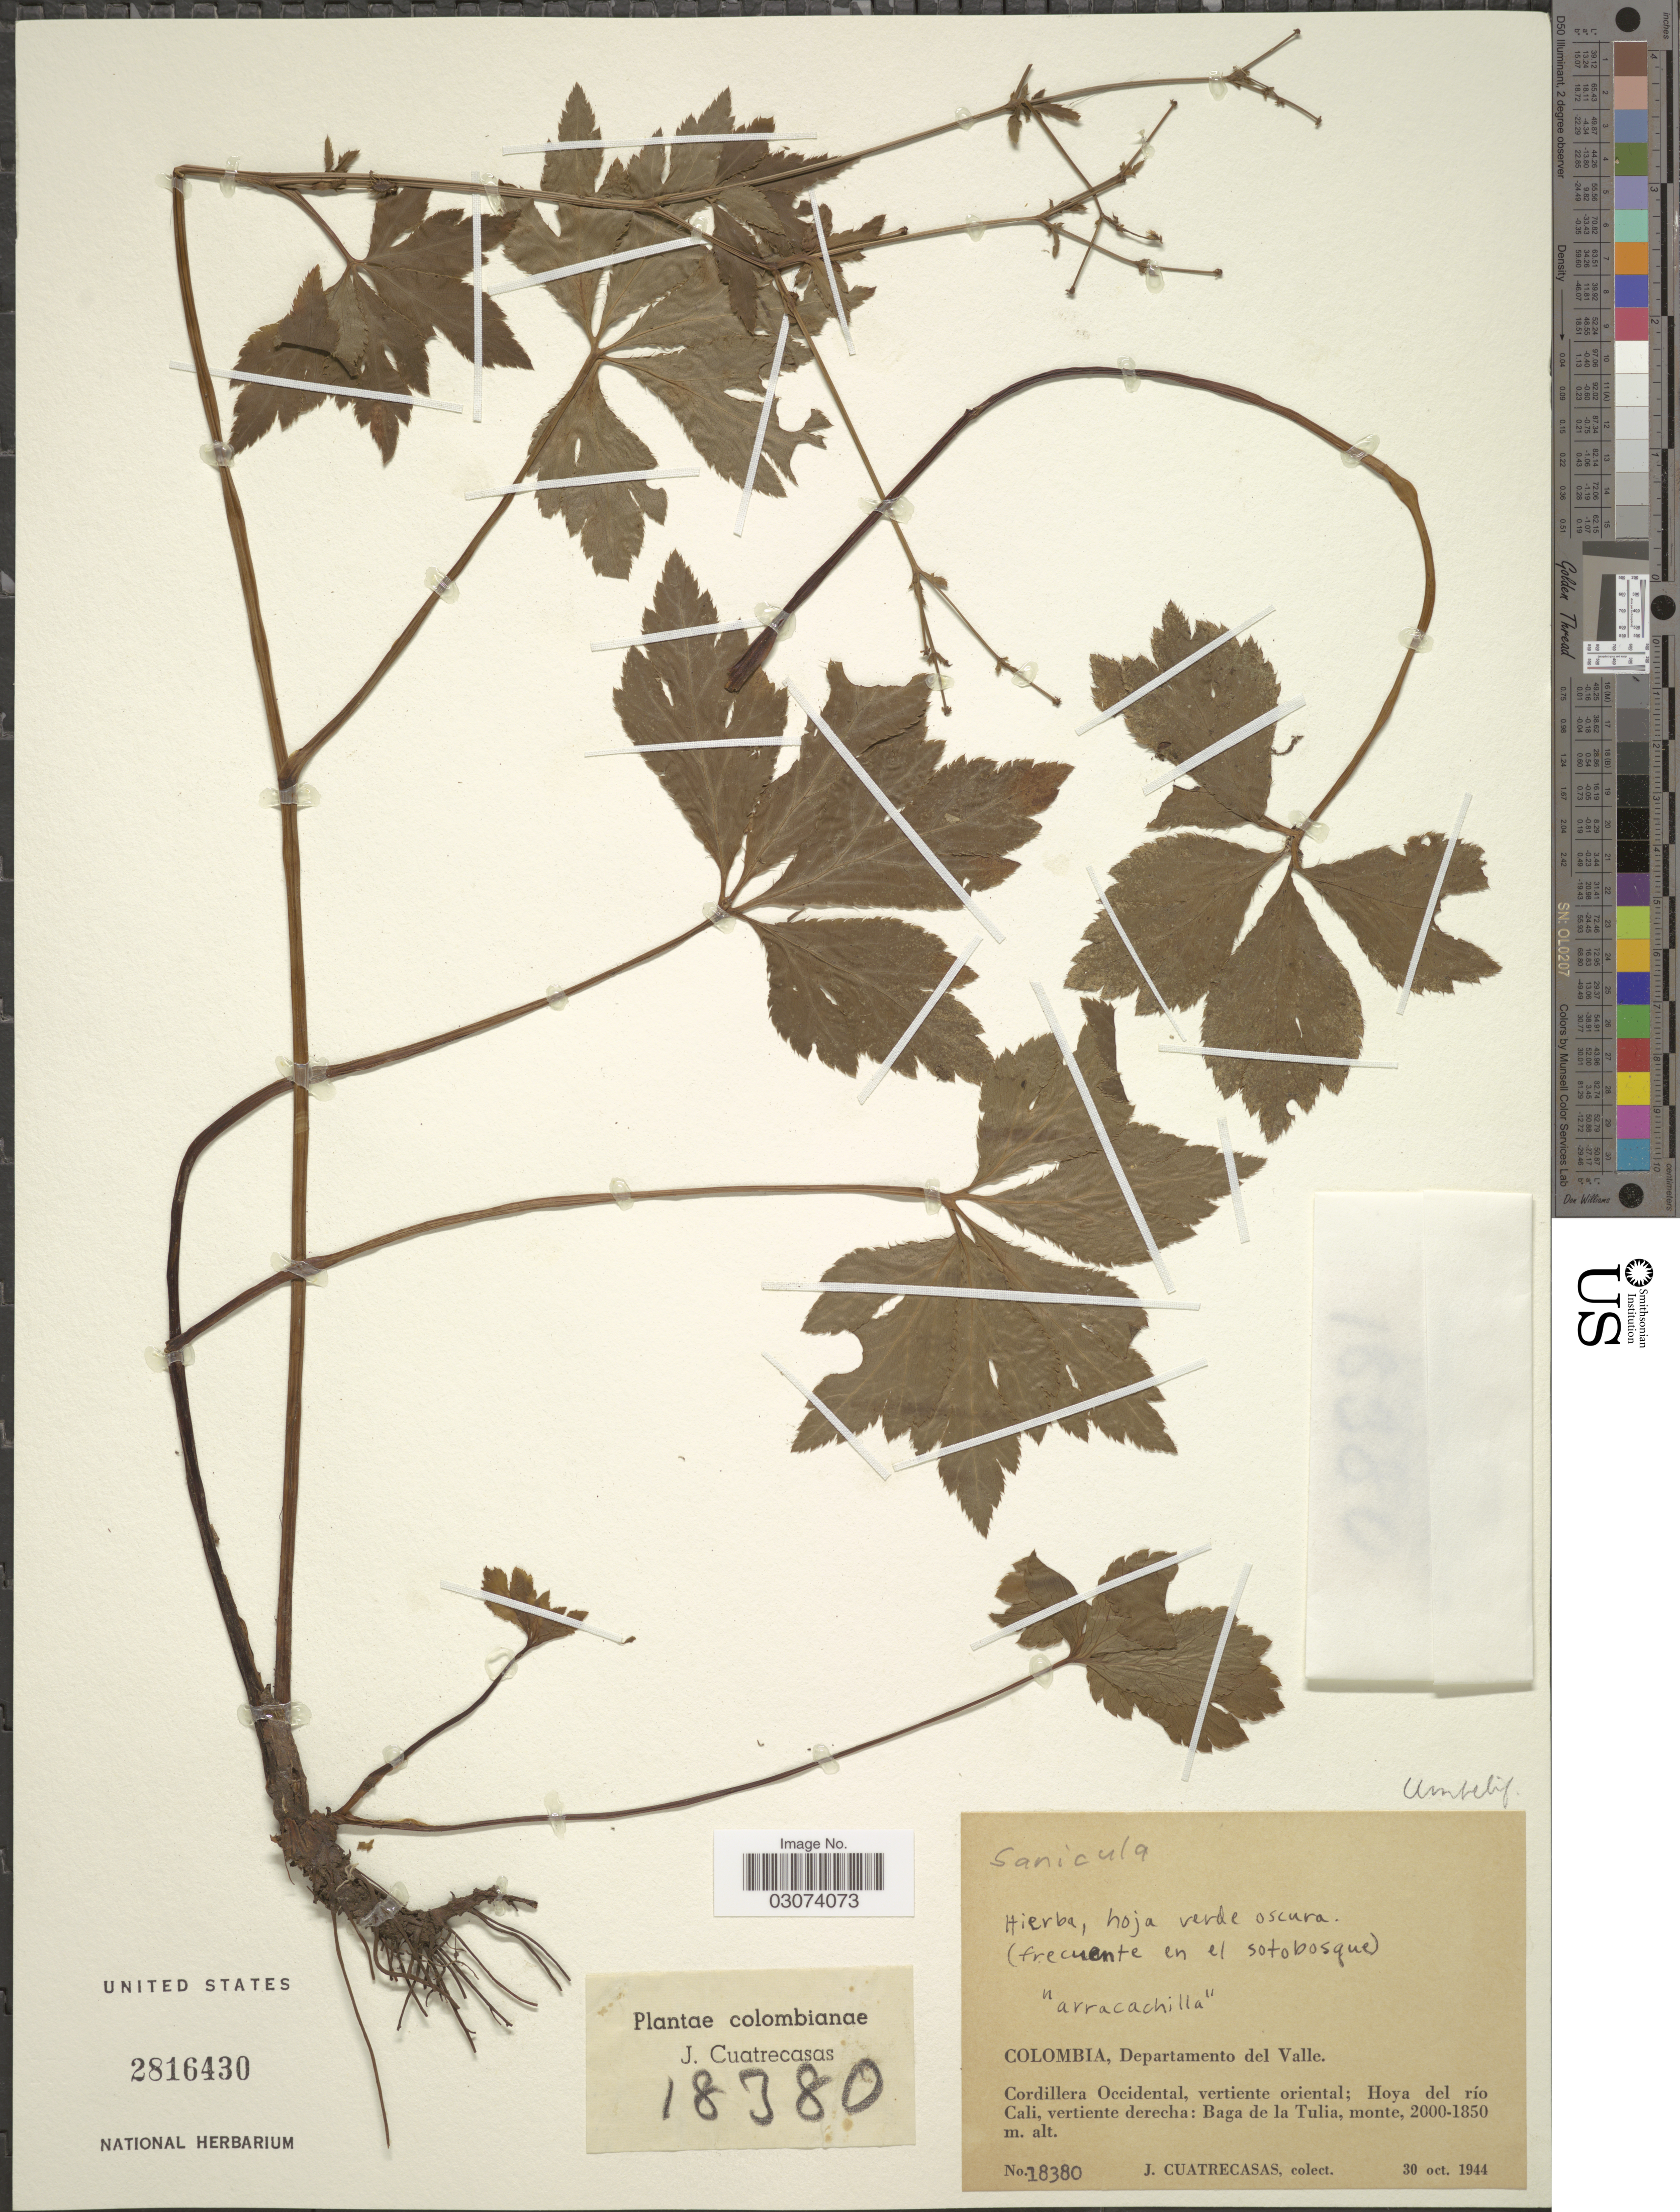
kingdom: Plantae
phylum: Tracheophyta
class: Magnoliopsida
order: Apiales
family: Apiaceae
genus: Sanicula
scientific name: Sanicula sp.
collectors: J. Cuatrecasas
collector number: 18380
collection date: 1944-10-30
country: Colombia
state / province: Valle del Cauca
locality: Departamento del Valle. Cordillera Occidental, vertiente oriental; Hoya del río Cali, vertiente derecha: Baga de la Tulia, monte.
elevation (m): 1850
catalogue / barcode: US 2816430